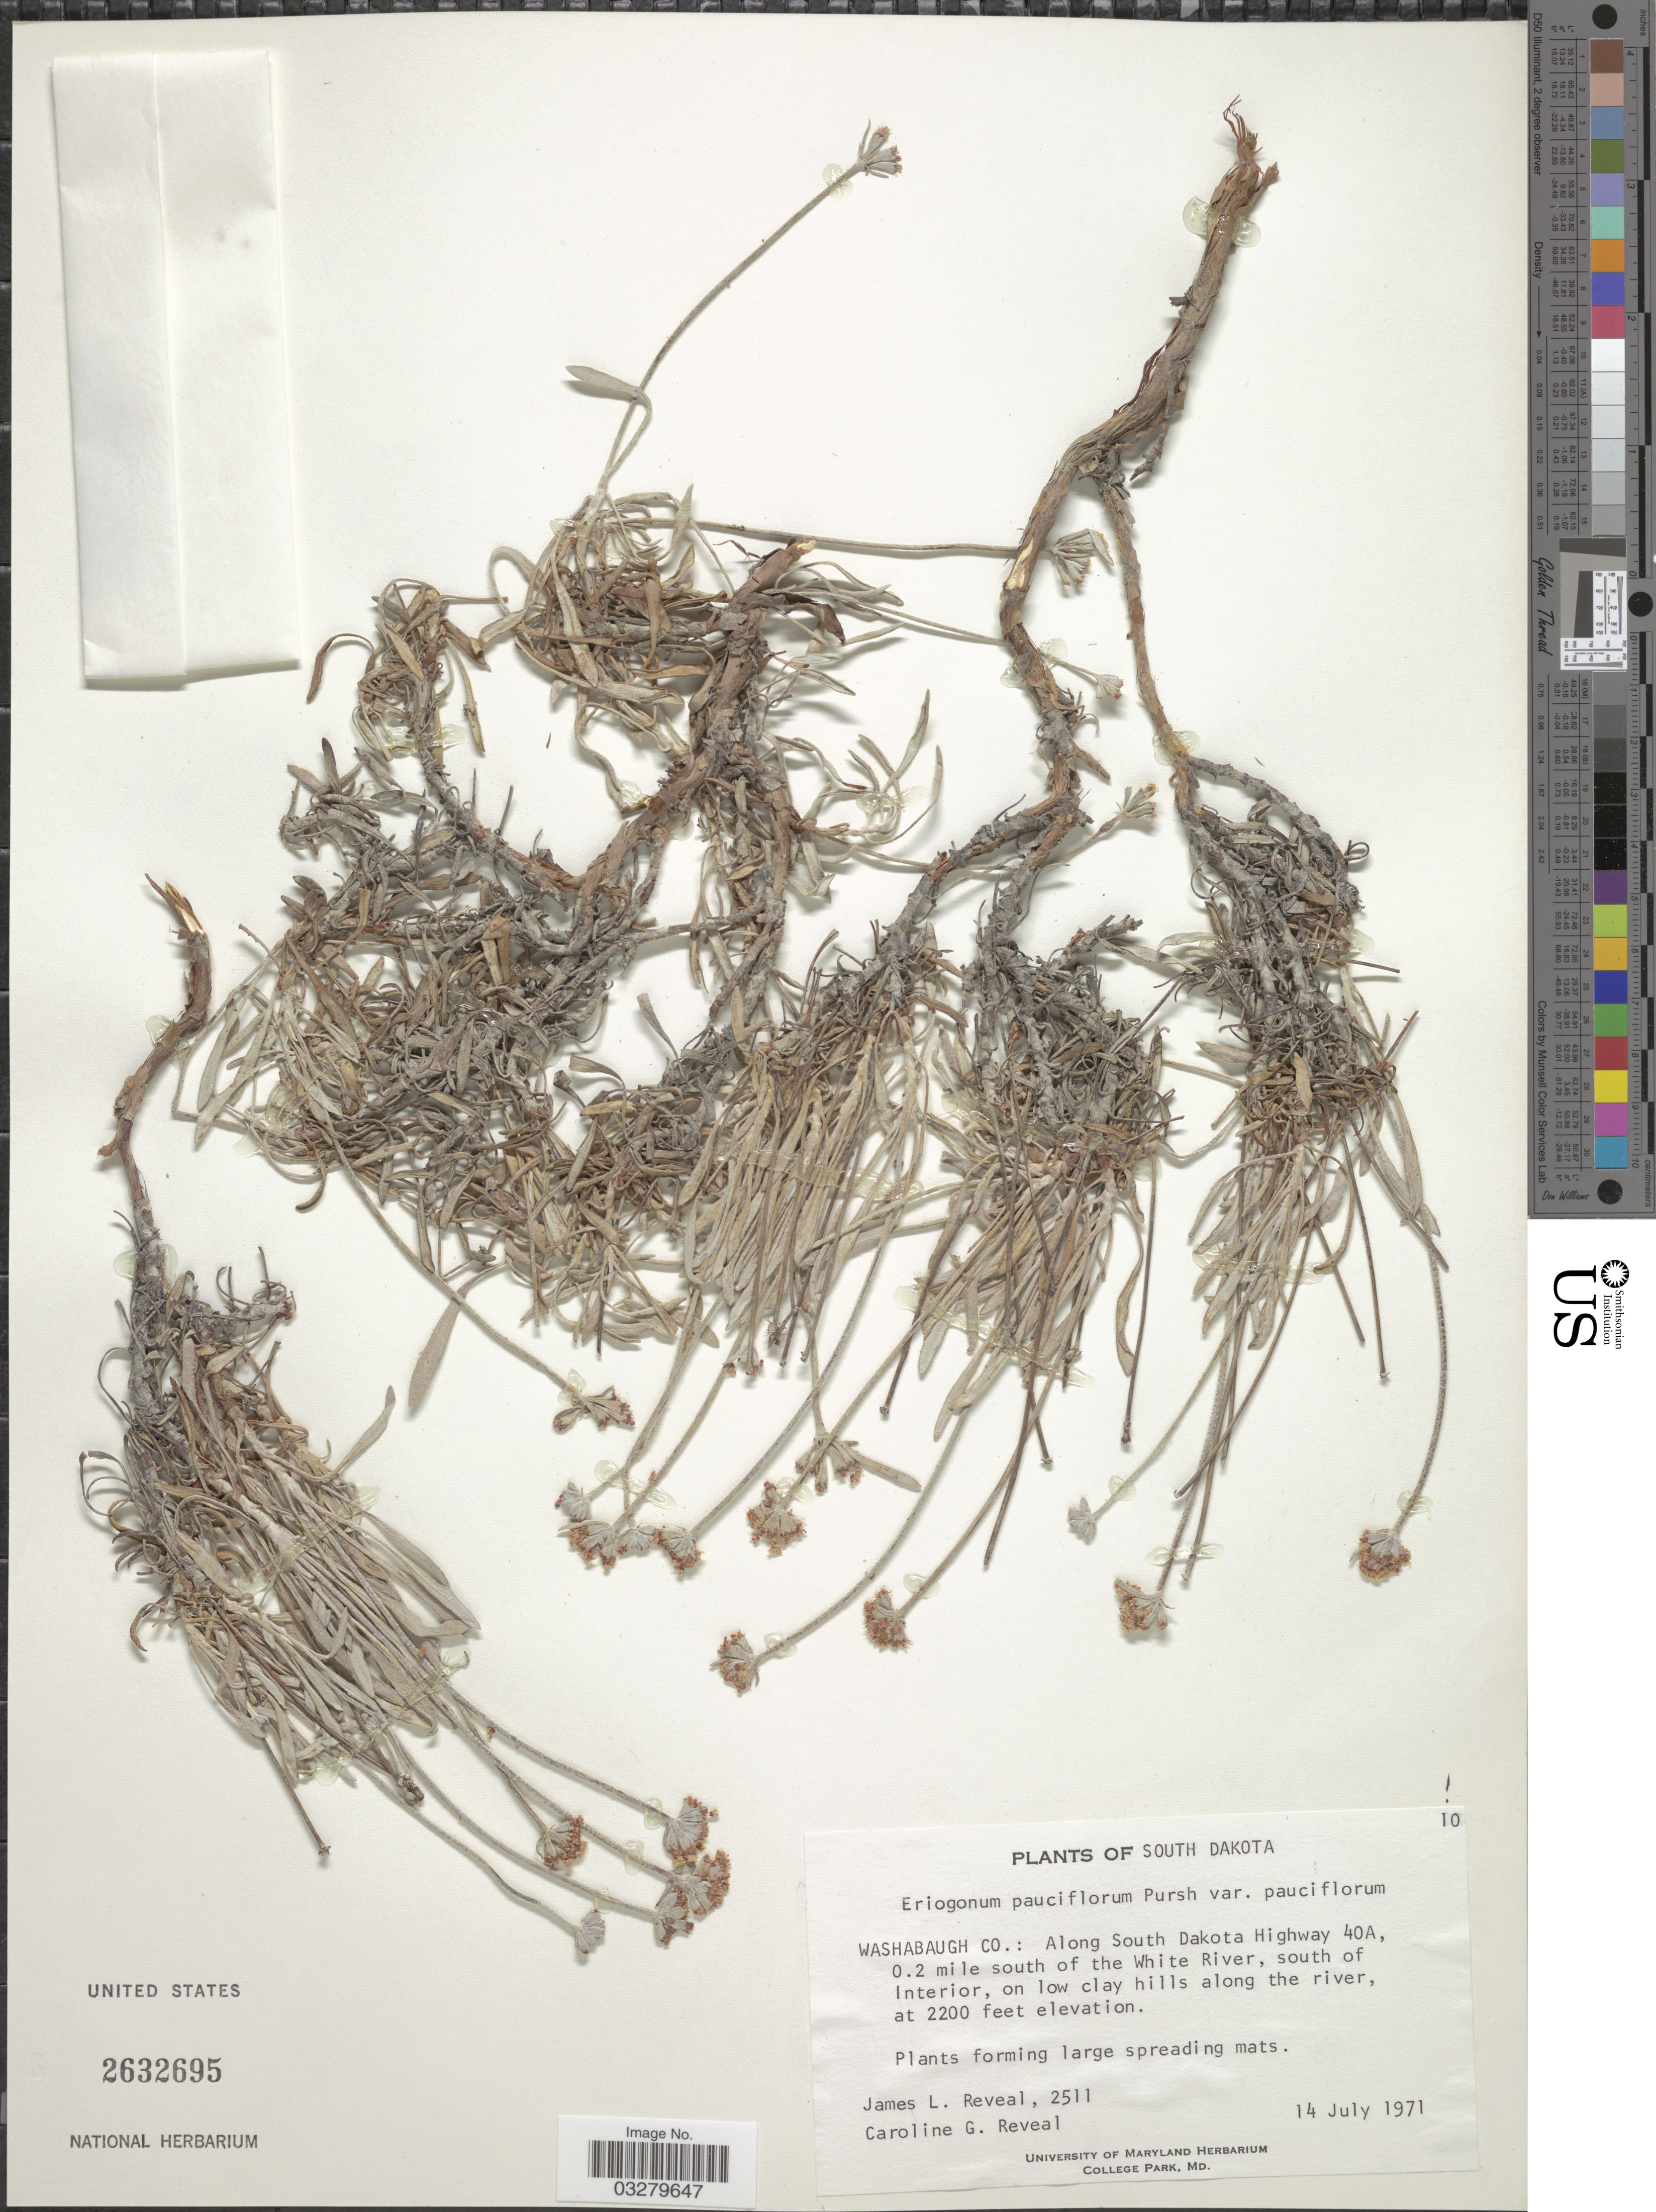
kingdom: Plantae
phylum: Tracheophyta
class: Magnoliopsida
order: Caryophyllales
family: Polygonaceae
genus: Eriogonum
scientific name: Eriogonum pauciflorum var. pauciflorum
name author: Pursh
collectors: J. L. Reveal & C. G. Reveal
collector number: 2511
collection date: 1971-07-14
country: United States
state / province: South Dakota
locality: Washabaugh Co.: Along South Dakota Highway 40A, 0.2 mile south of the White River, south of Interior, on low clay hills along the river.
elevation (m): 671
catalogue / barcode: US 2632695